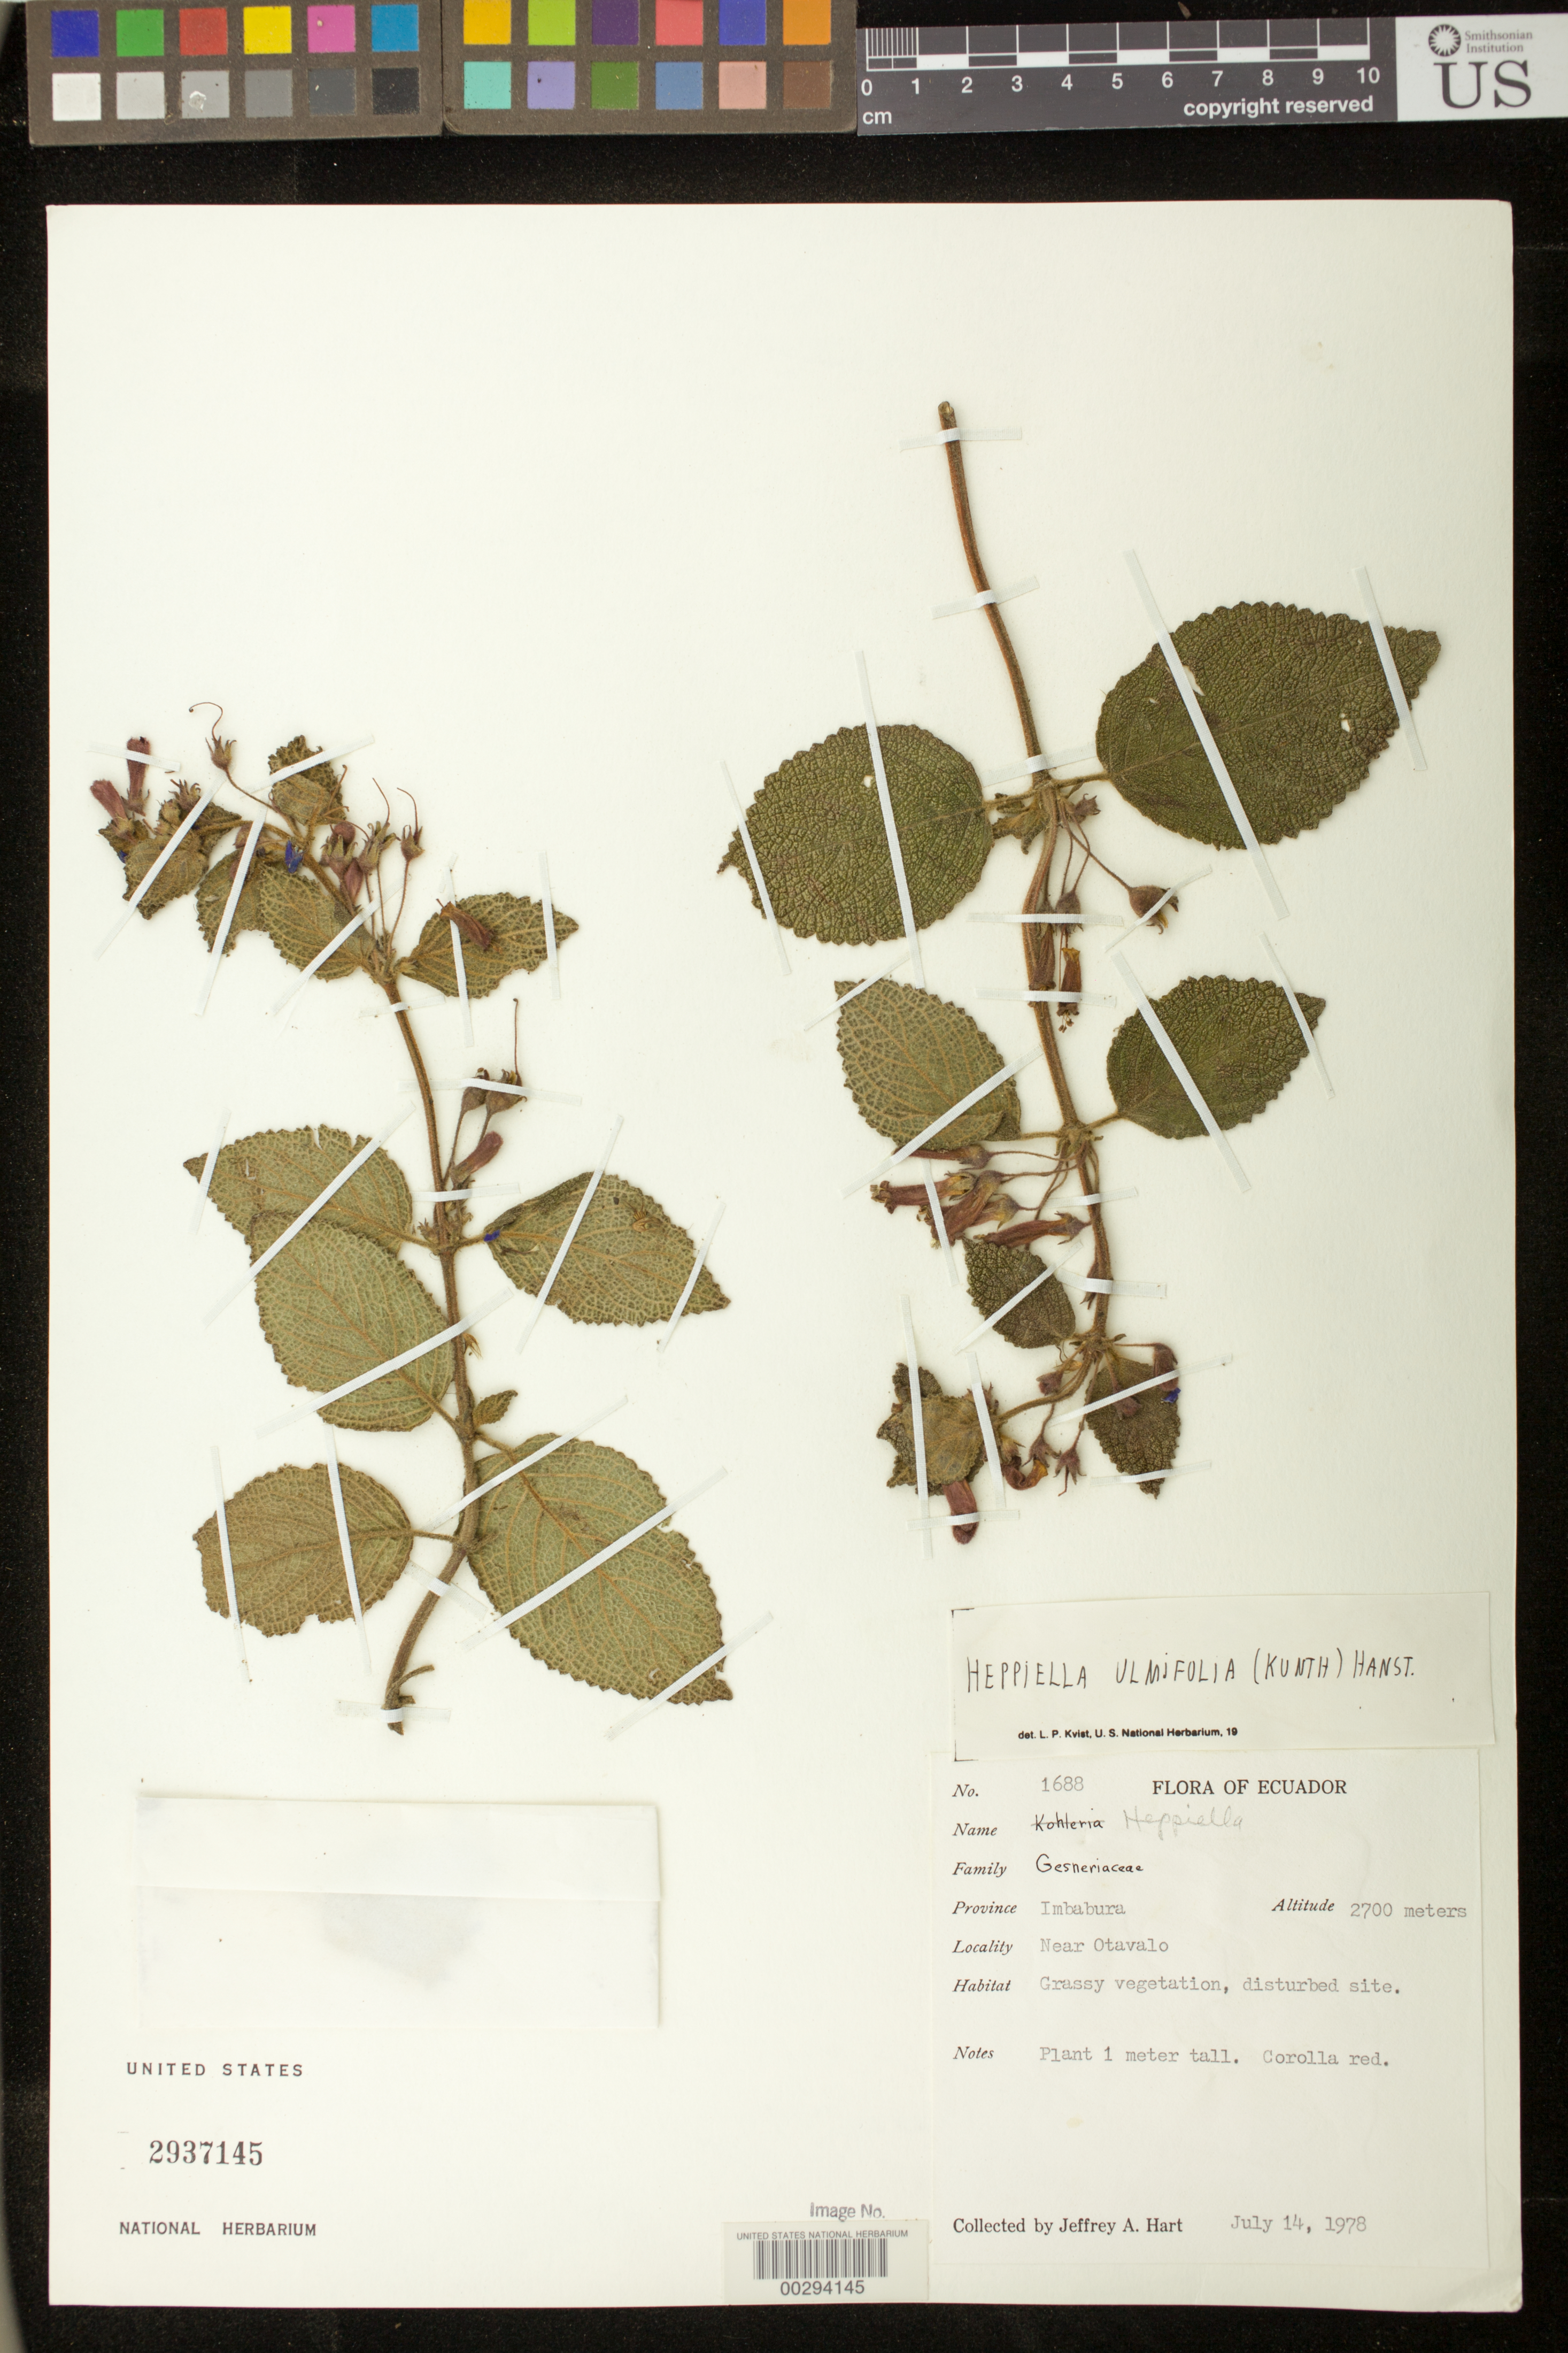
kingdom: Plantae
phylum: Tracheophyta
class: Magnoliopsida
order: Lamiales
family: Gesneriaceae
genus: Heppiella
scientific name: Heppiella ulmifolia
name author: (Kunth) Hanst.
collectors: J. A. Hart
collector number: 1688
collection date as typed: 14 Jul 1978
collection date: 1978-07-14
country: Ecuador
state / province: Imbabura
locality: Near Otavalo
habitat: Grassy vegetation, disturbed site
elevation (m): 2700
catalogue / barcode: US 2937145